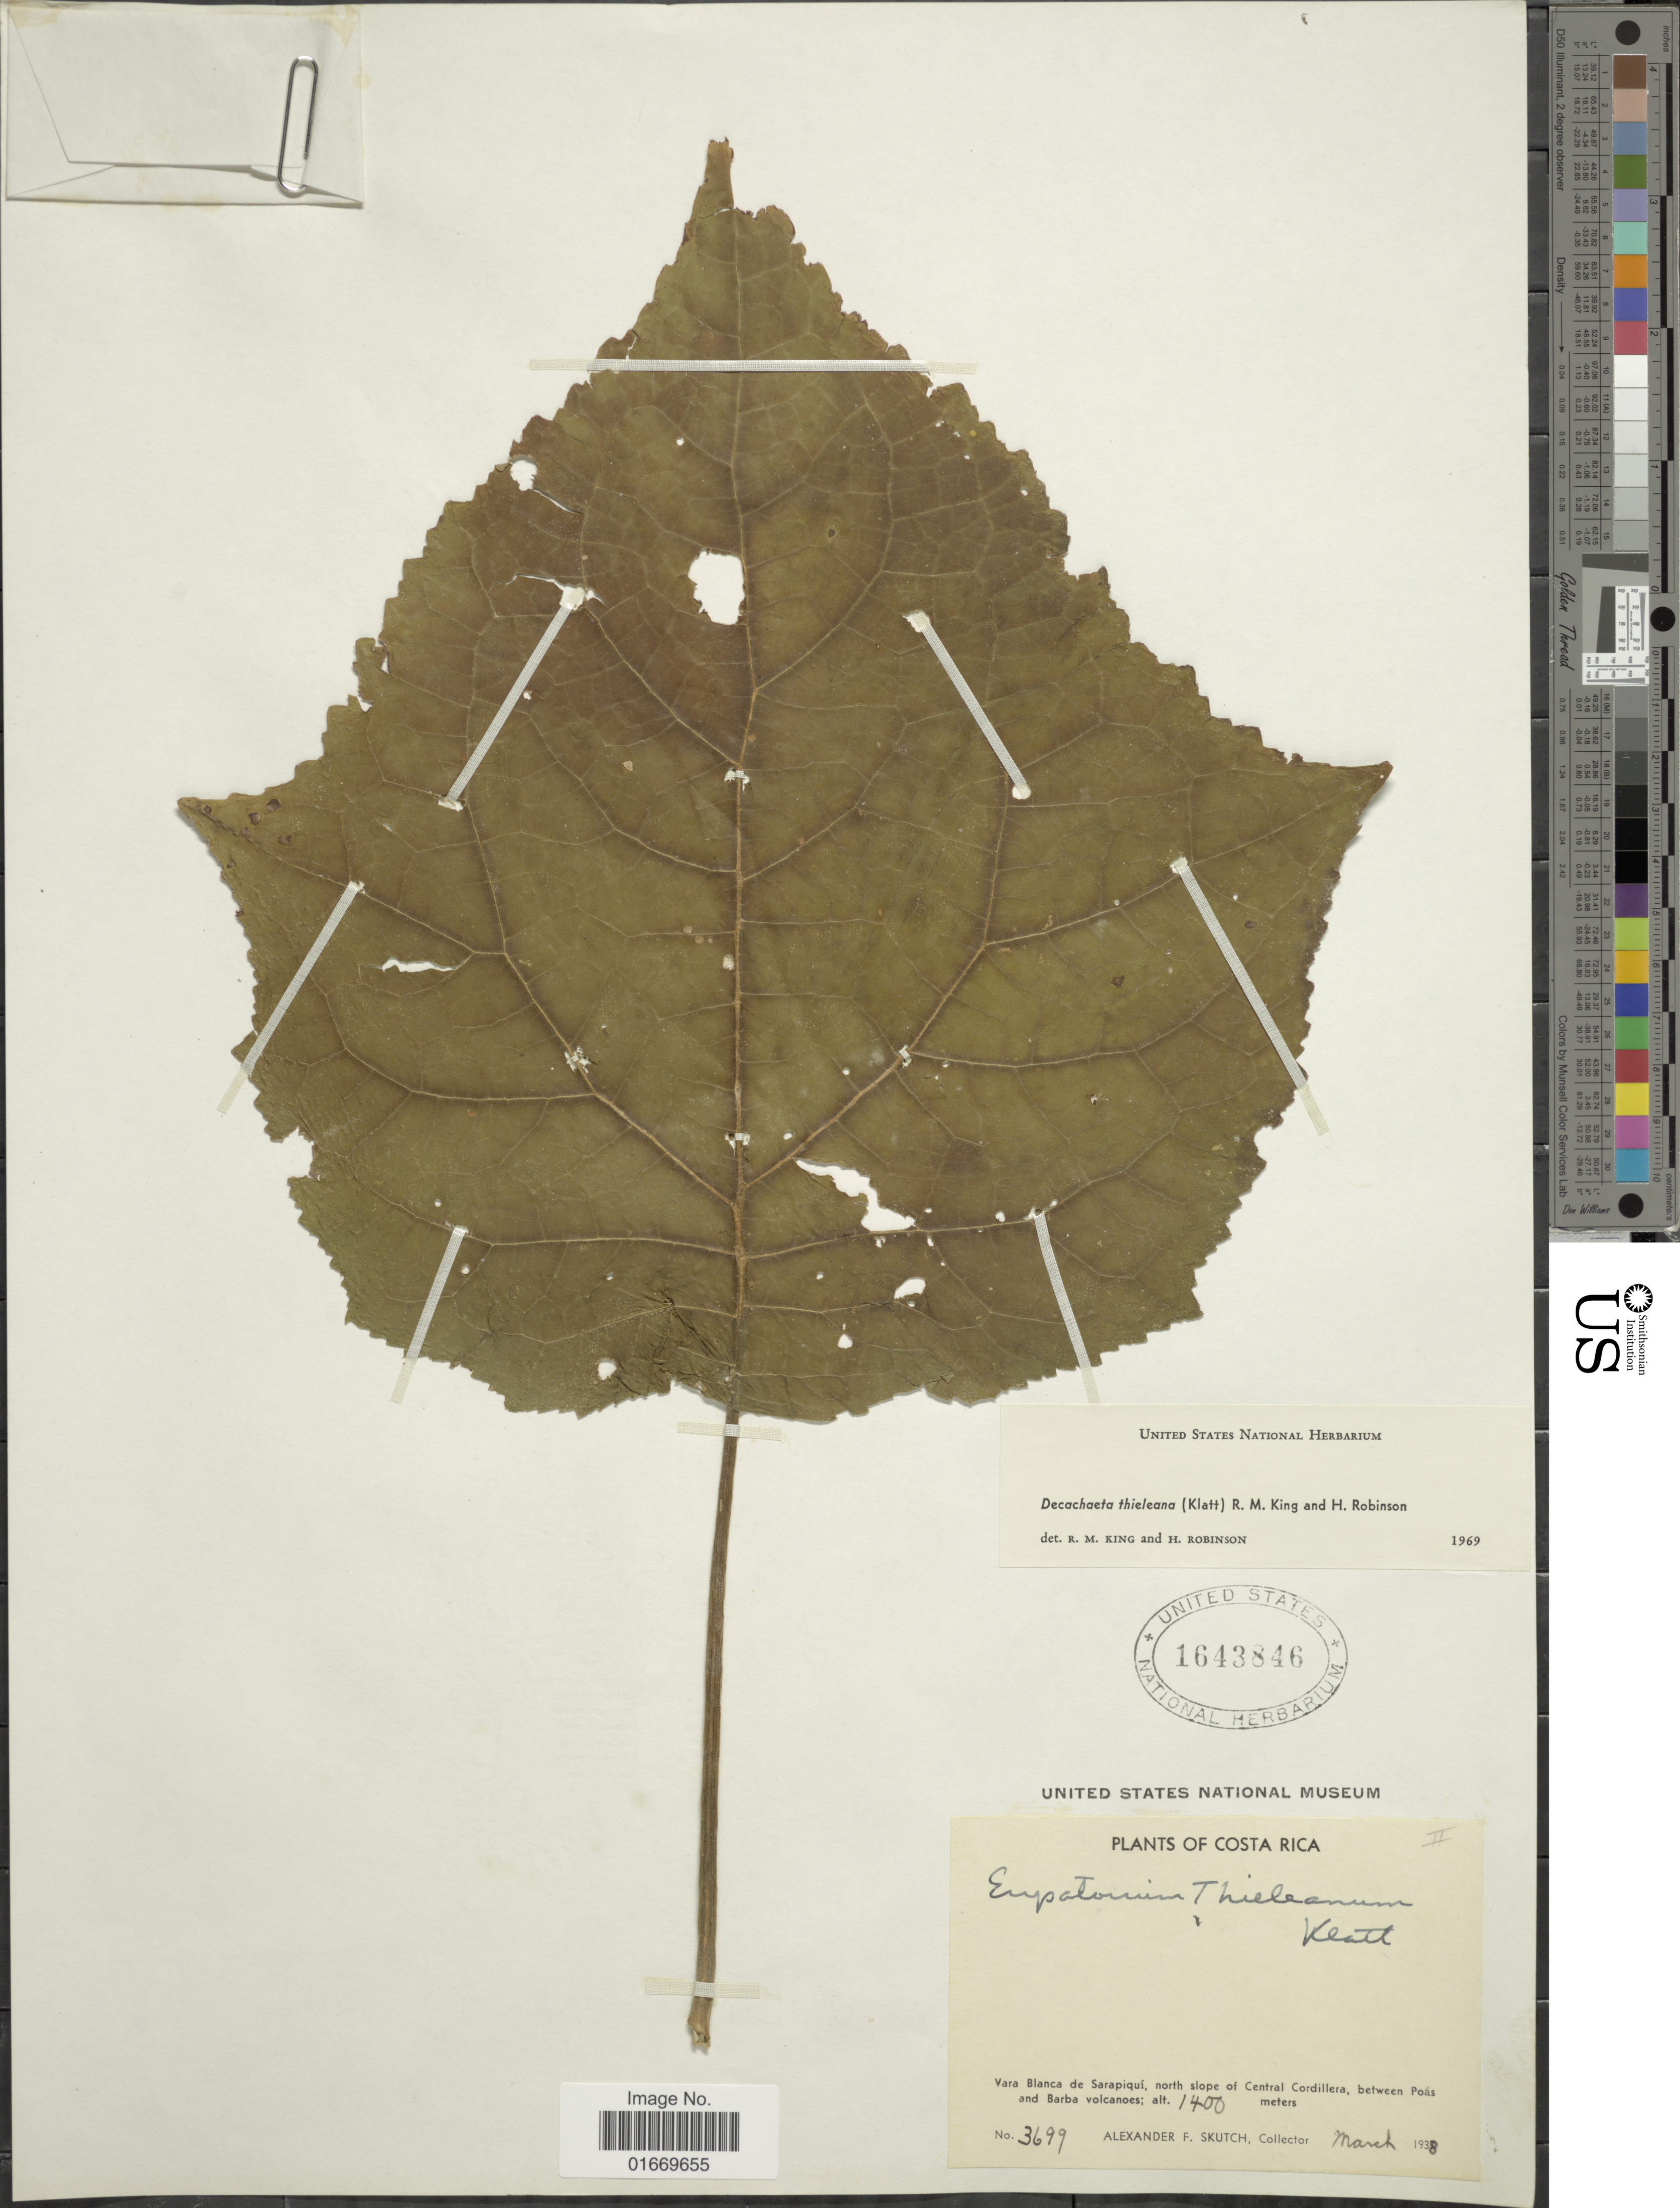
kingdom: Plantae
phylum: Tracheophyta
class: Magnoliopsida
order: Asterales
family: Asteraceae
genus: Decachaeta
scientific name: Decachaeta thieleana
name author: (Klatt) R.M. King & H. Rob.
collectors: A. F. Skutch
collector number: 3699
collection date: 1938-03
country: Costa Rica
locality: Costa Rica. Vara Blanca de Sarapiqui, north slope of Central Cordillera, between Poas and Barba volcanoes.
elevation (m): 1400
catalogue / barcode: US 1643846